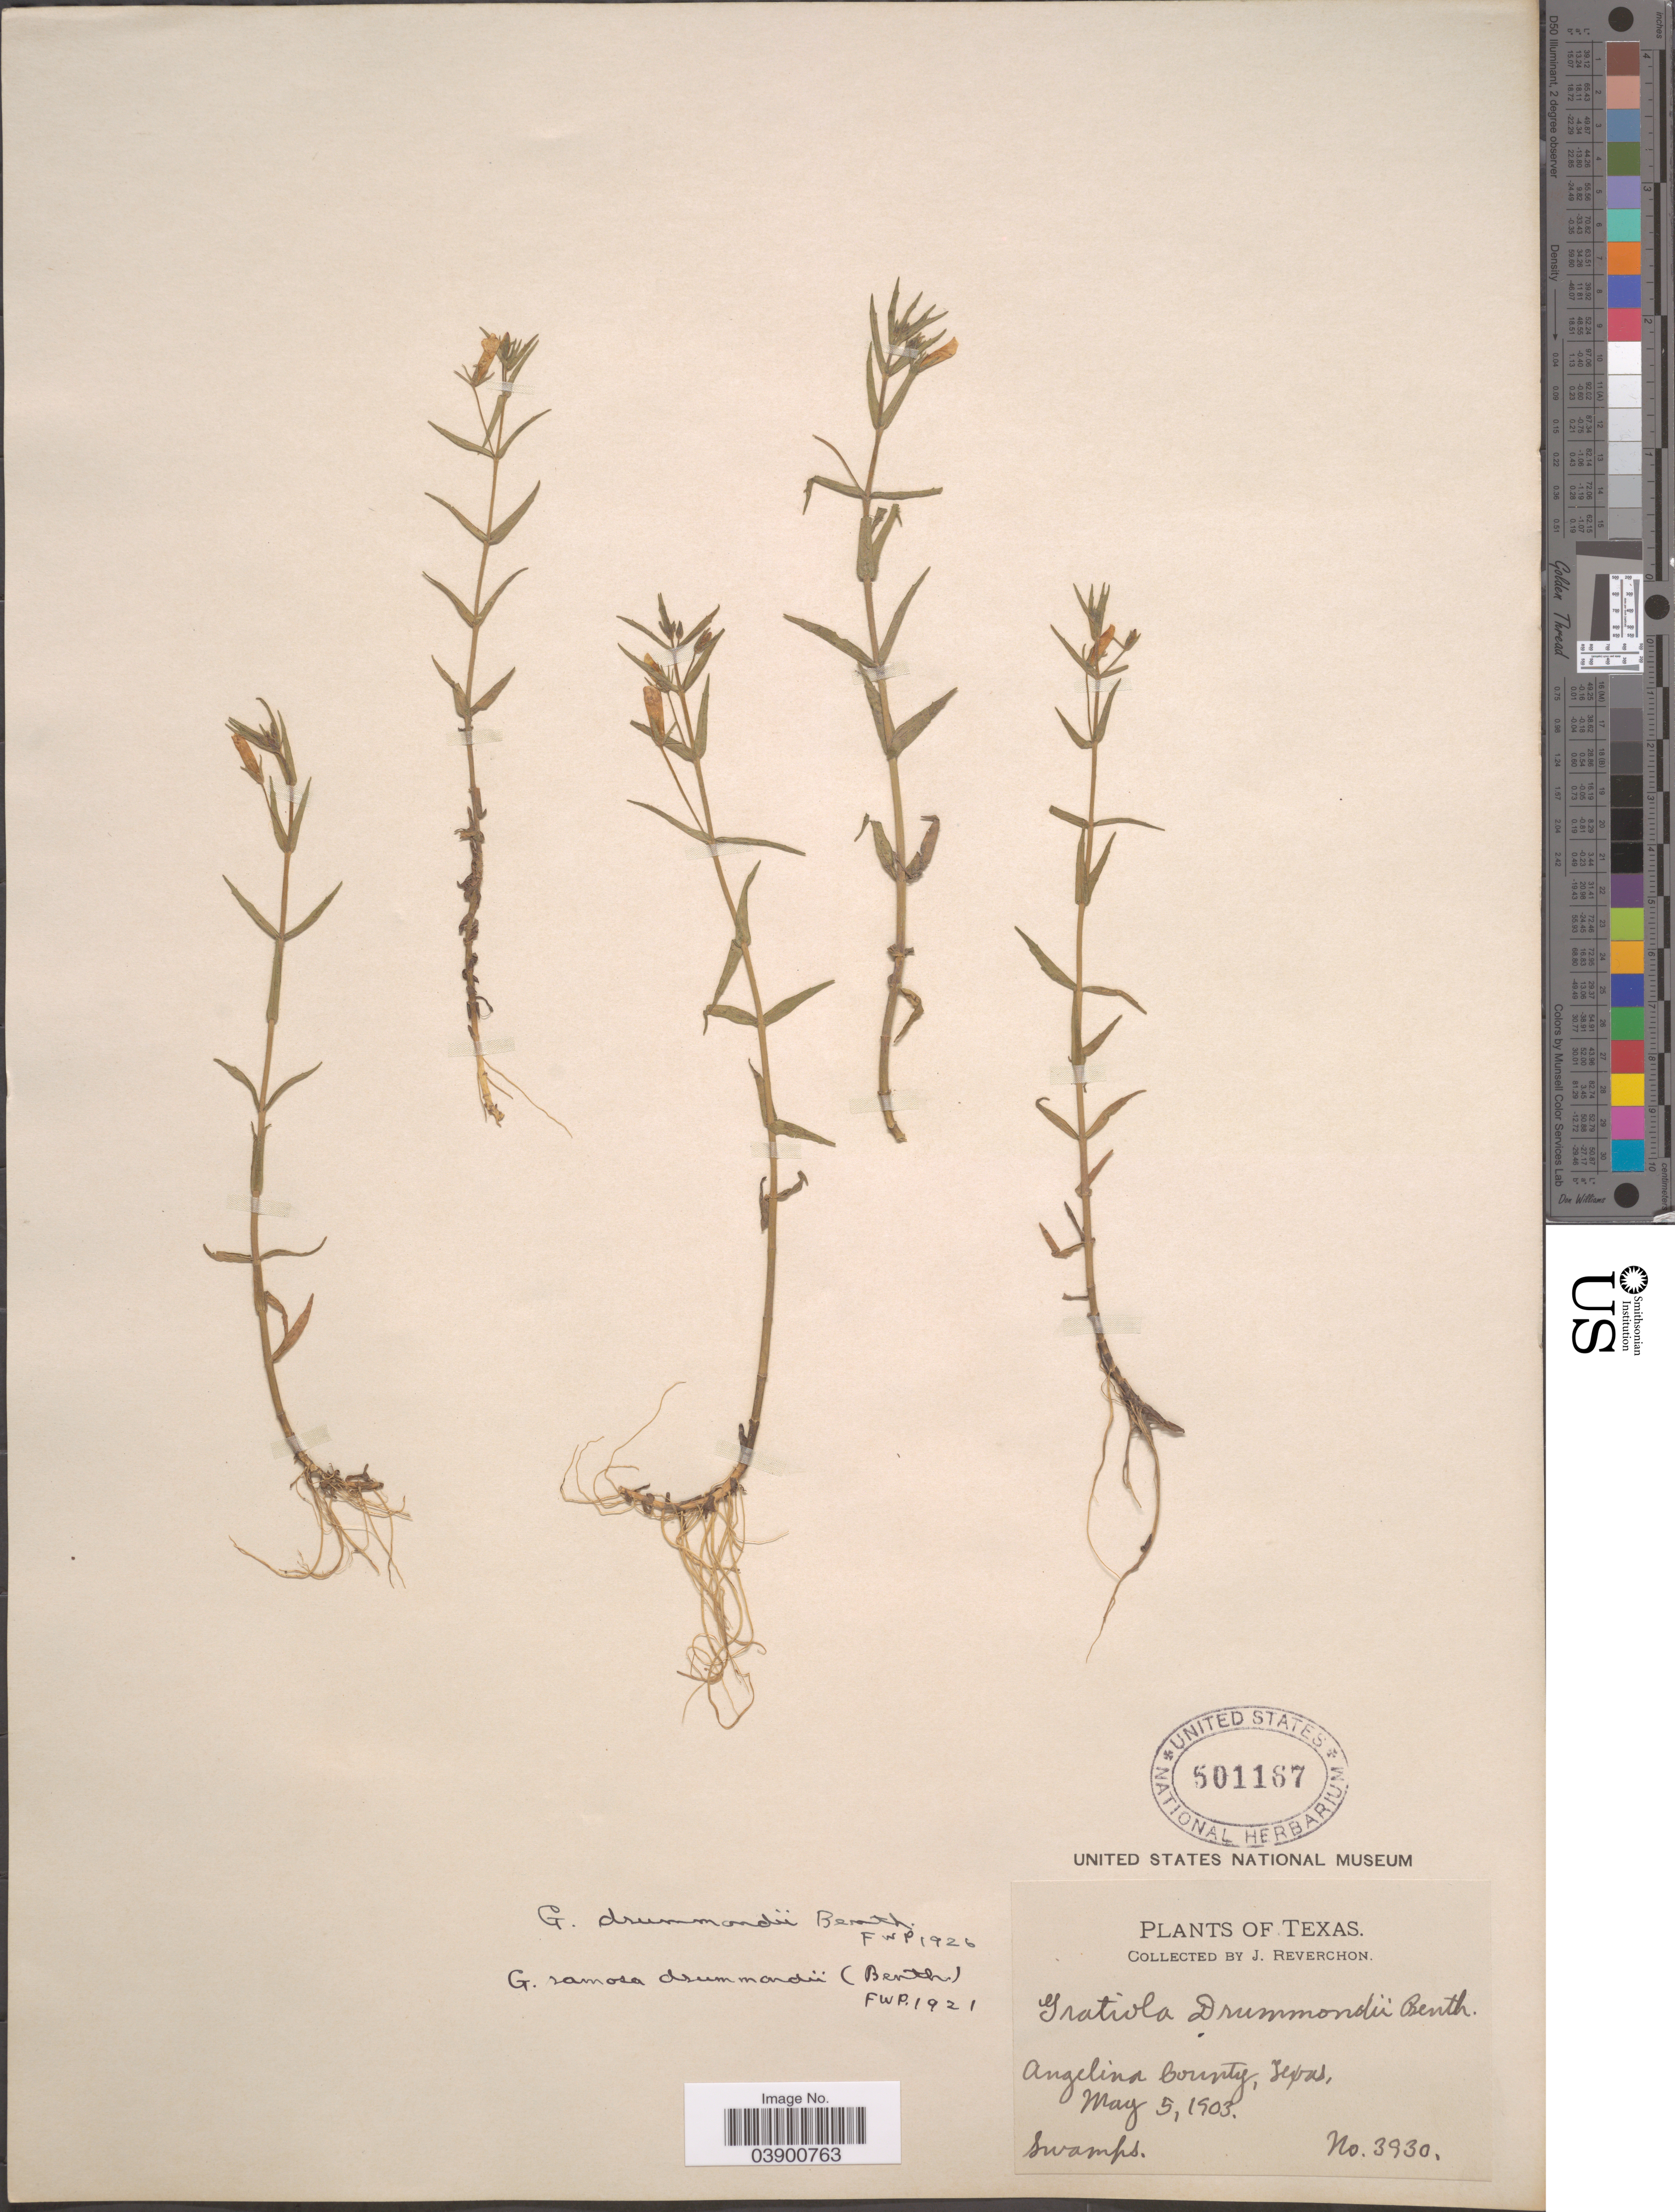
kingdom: Plantae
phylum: Tracheophyta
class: Magnoliopsida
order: Lamiales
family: Plantaginaceae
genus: Gratiola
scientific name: Gratiola drummondii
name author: Benth.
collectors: J. Reverchon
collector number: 3930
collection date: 1903-05-05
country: United States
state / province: Texas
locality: Angelina County.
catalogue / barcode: US 501167